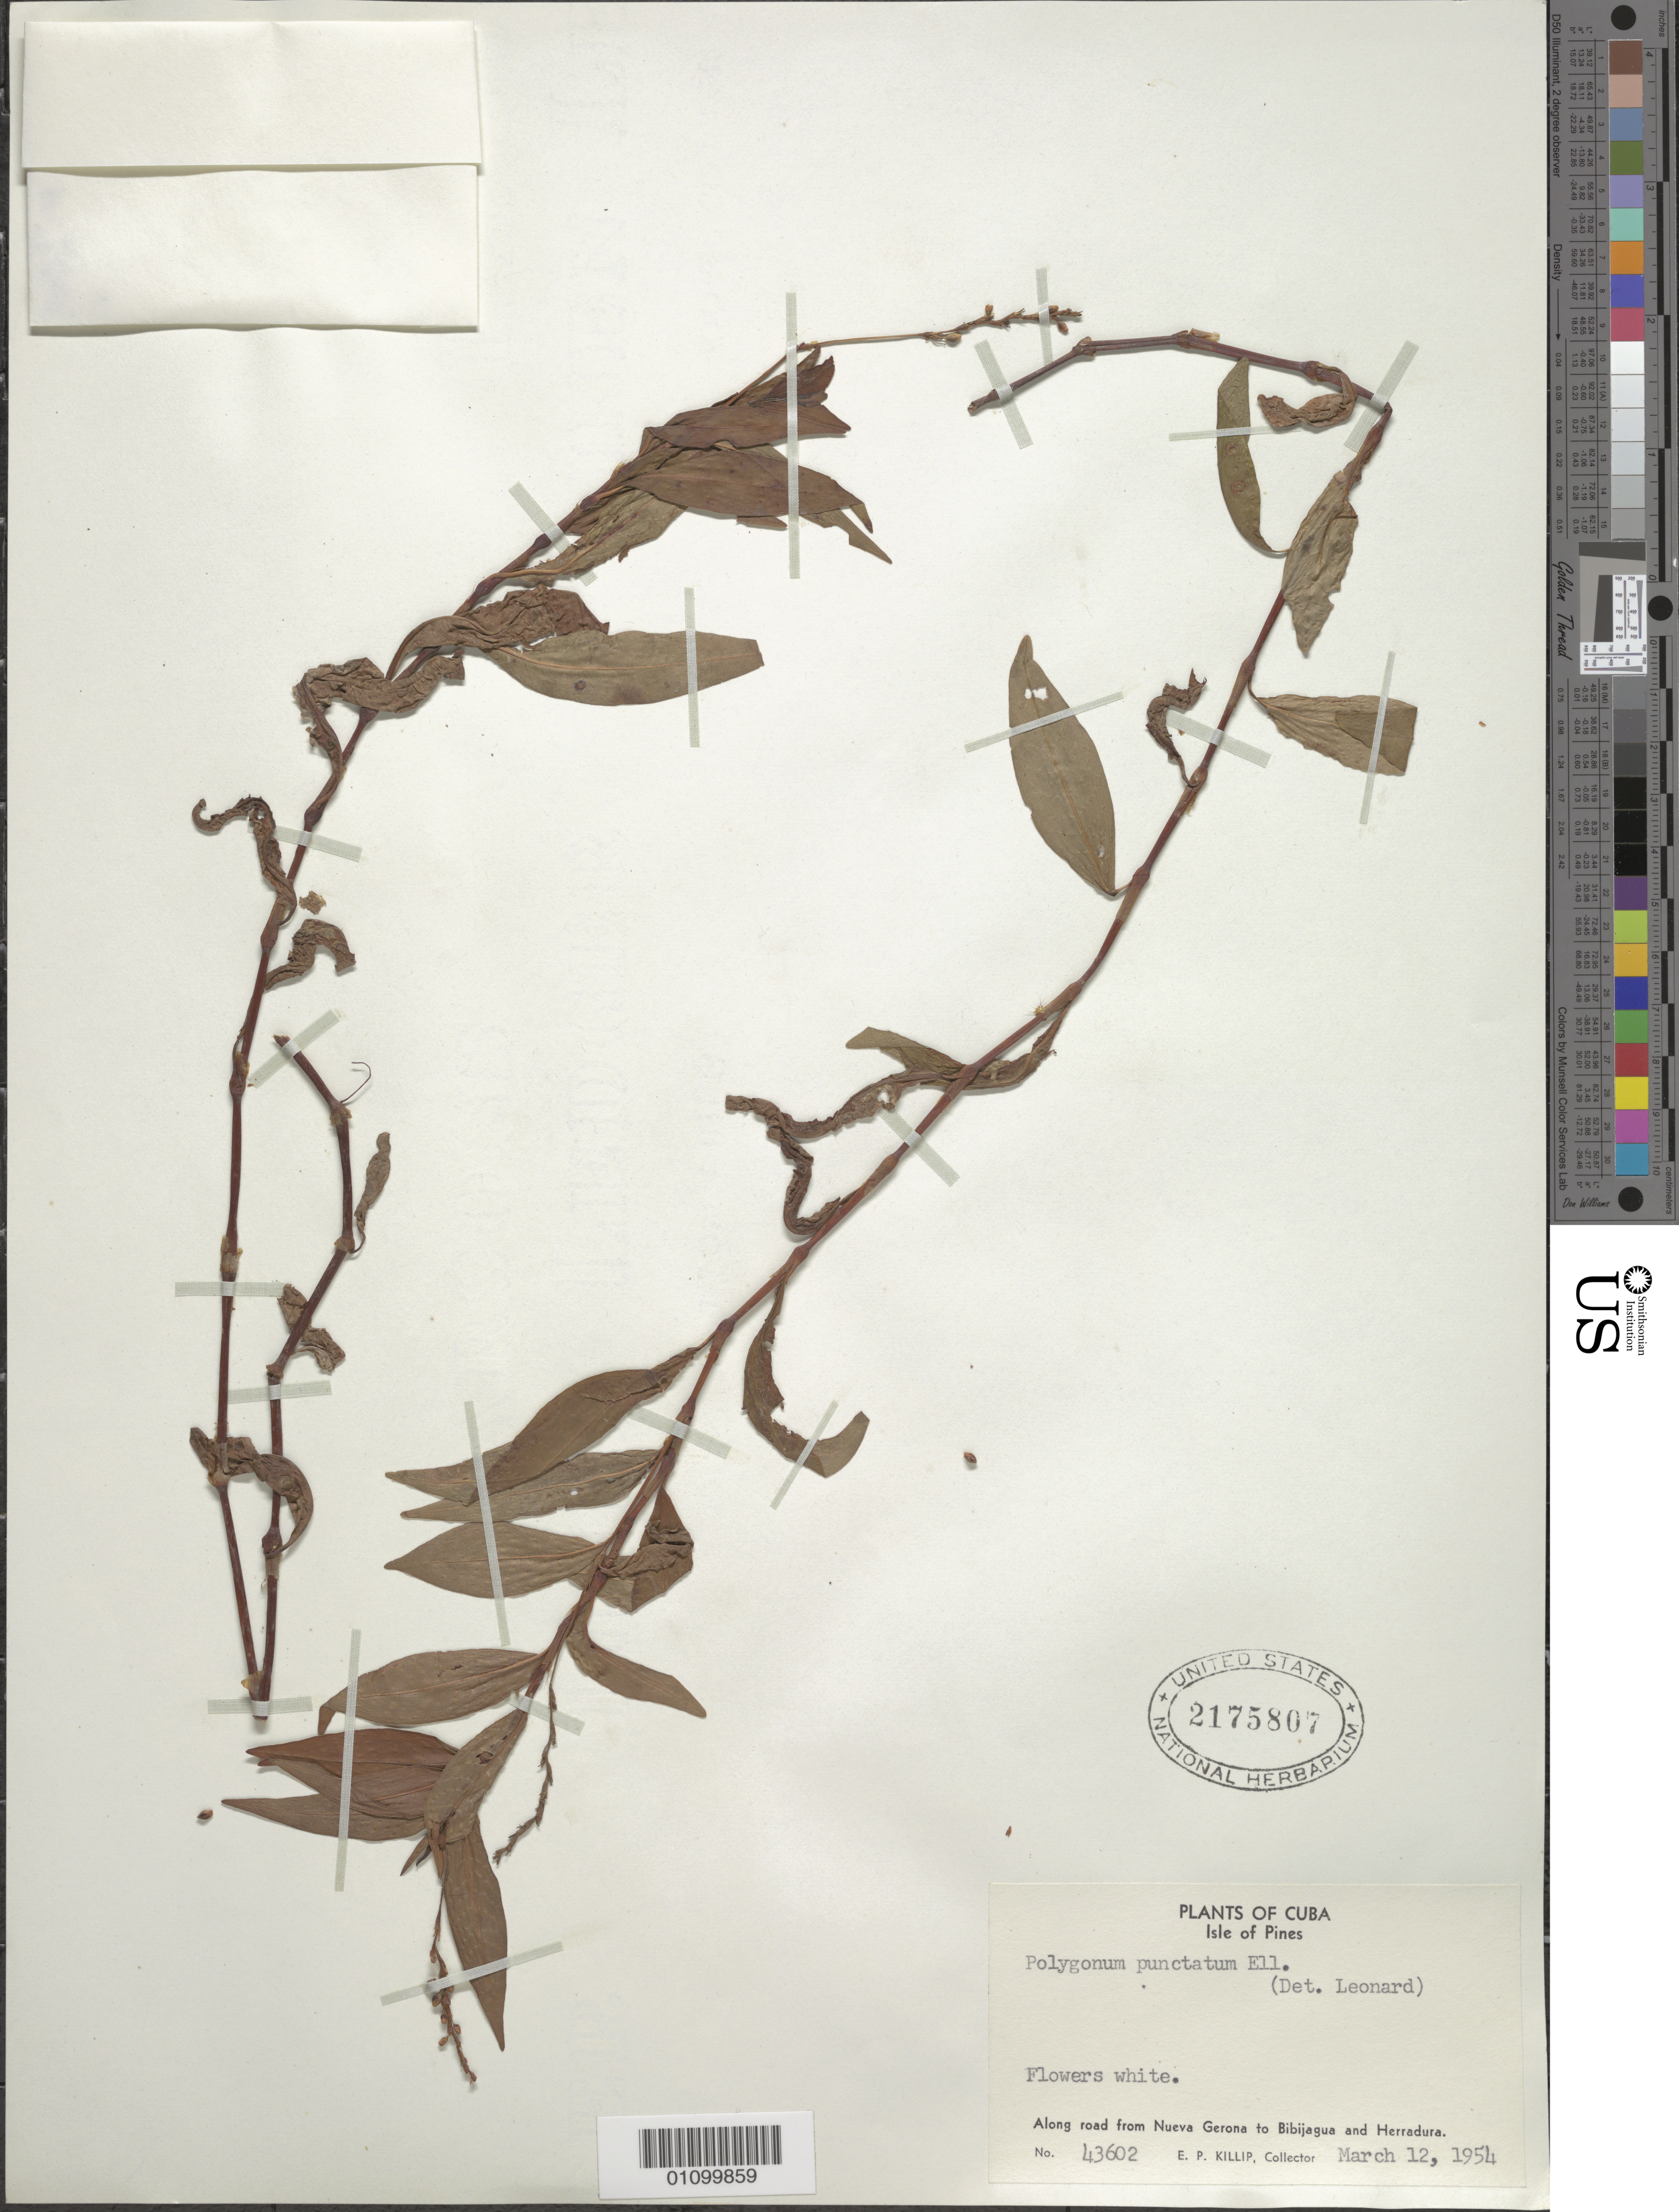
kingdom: Plantae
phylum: Tracheophyta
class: Magnoliopsida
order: Caryophyllales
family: Polygonaceae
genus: Polygonum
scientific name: Polygonum punctatum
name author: Elliott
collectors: E. P. Killip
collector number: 43602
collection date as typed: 12 Mar 1954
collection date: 1954-03-12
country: Cuba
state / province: Isla de La Juventud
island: Isla de la Juventud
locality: Isle of Pines, Along road from Nueva Gerona to Bibijagua and Herradura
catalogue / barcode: US 2175807